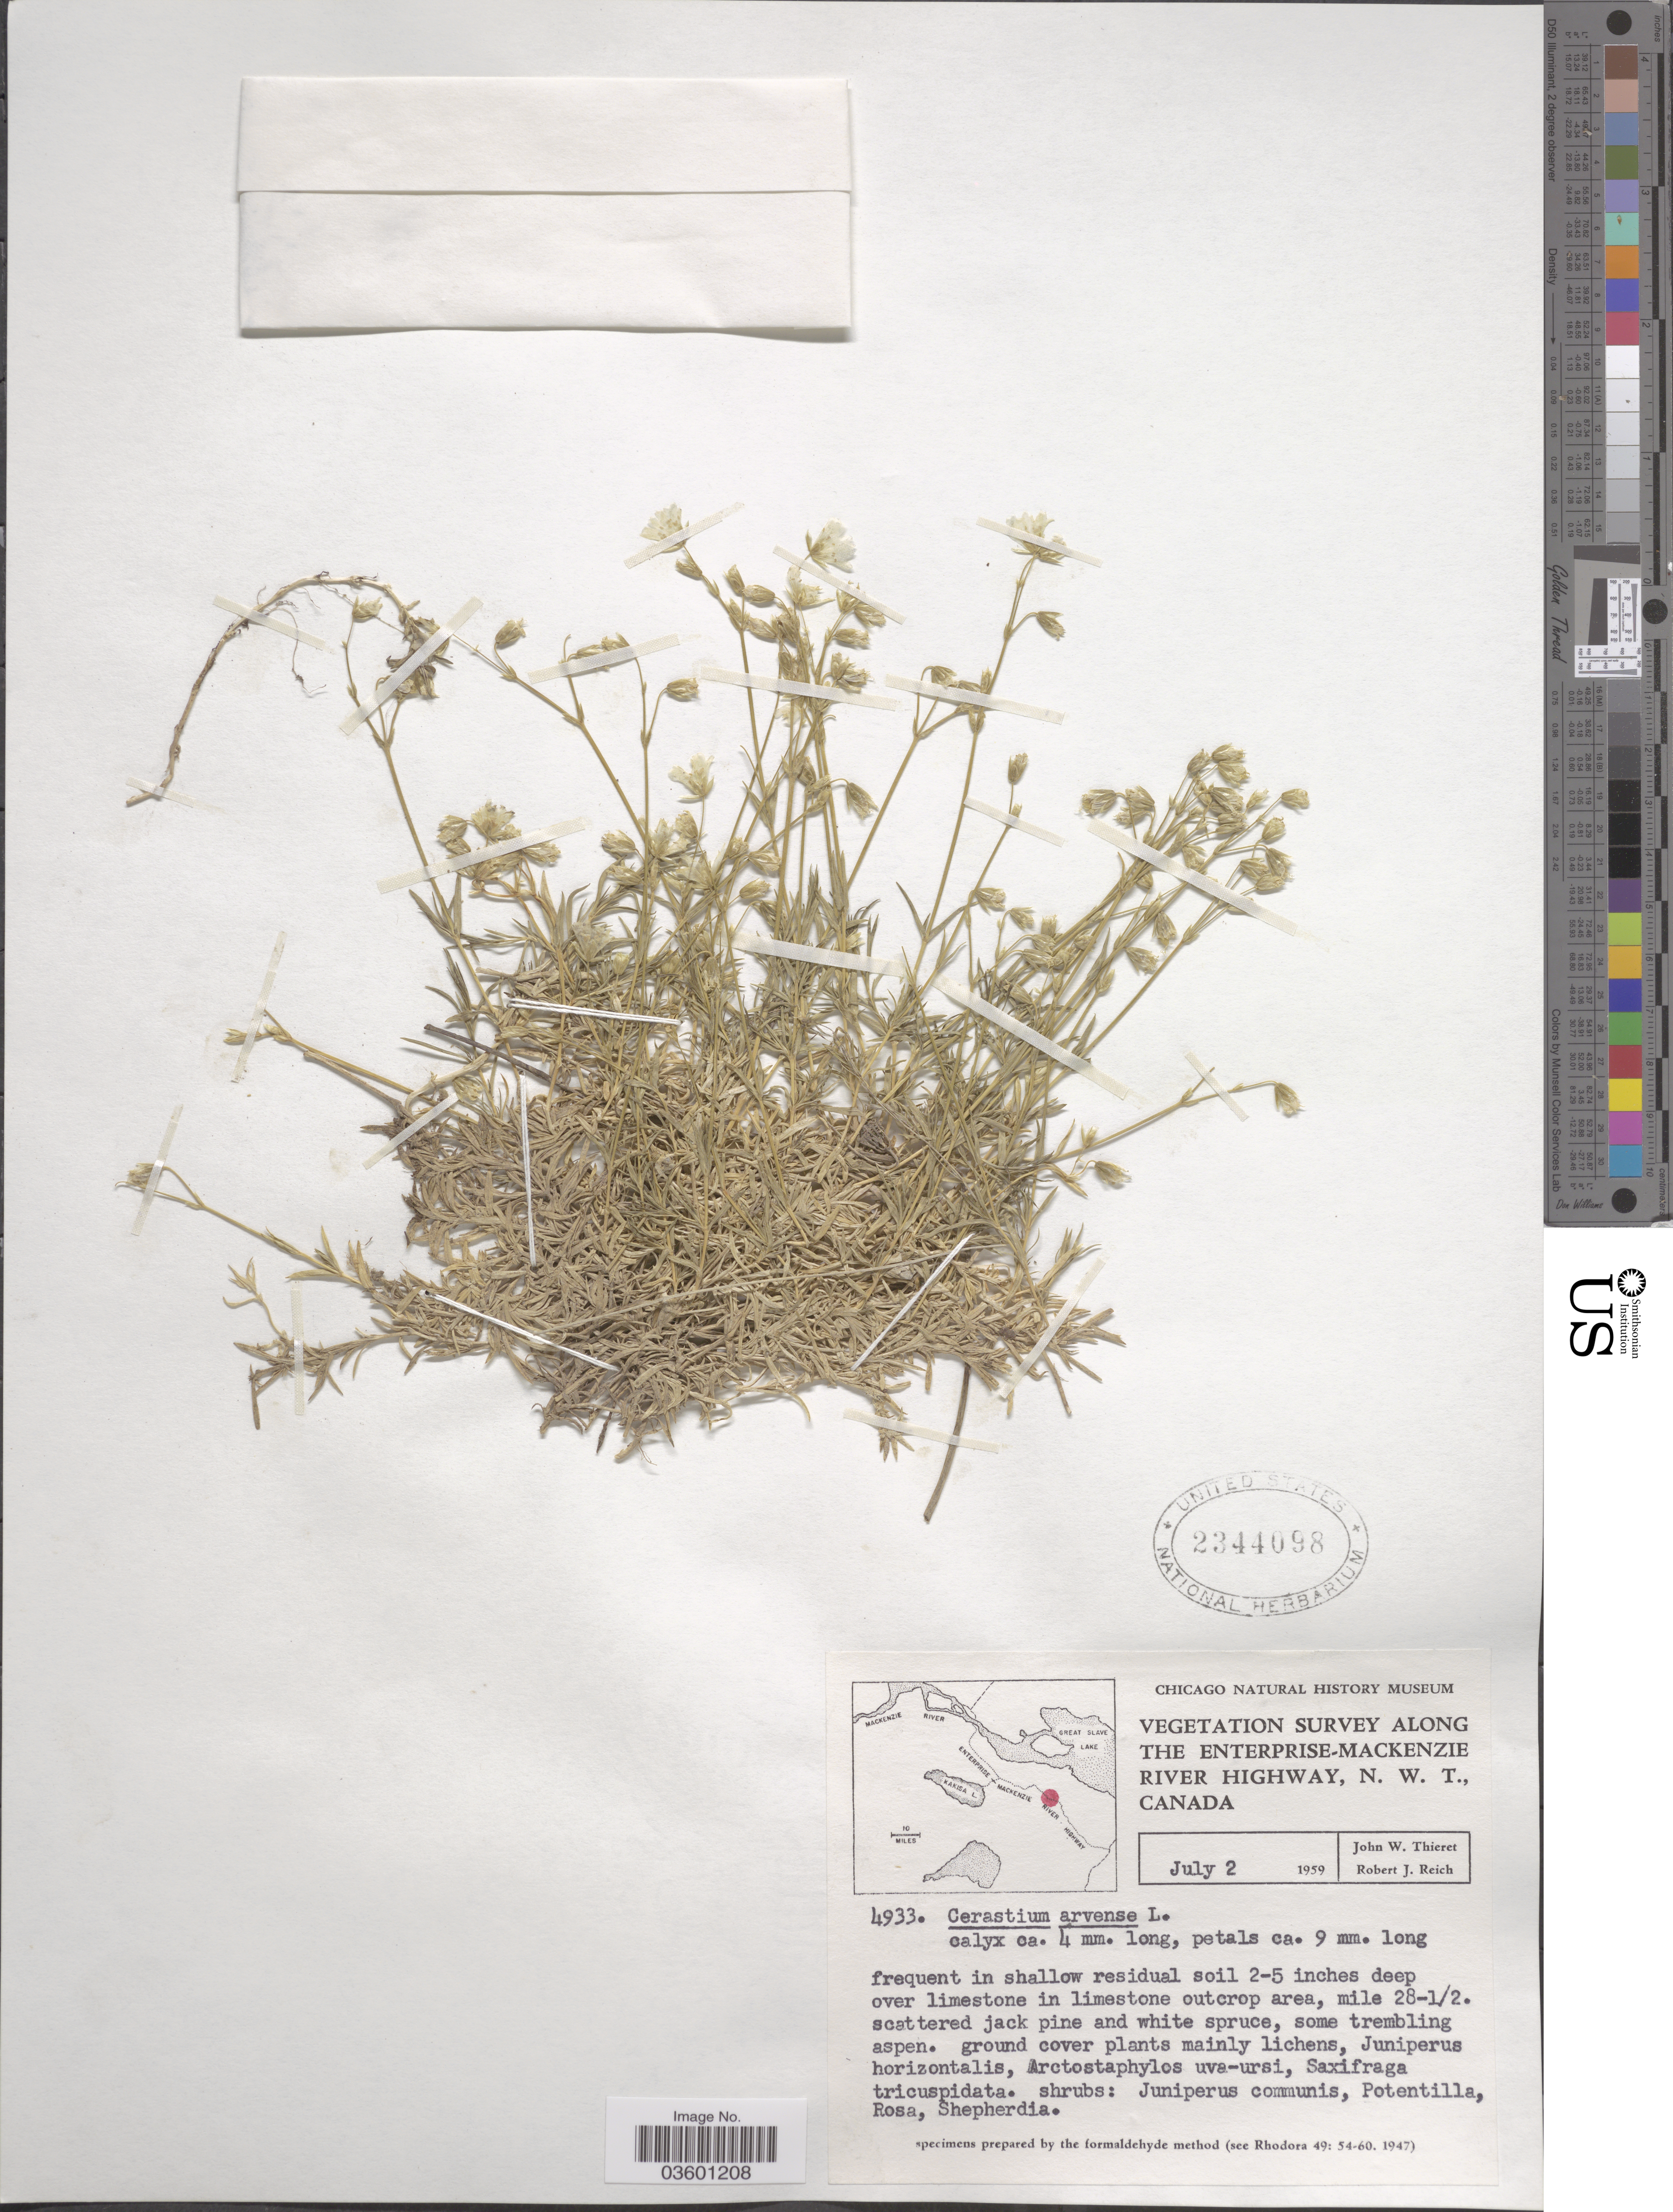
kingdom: Plantae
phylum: Tracheophyta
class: Magnoliopsida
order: Caryophyllales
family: Caryophyllaceae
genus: Cerastium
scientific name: Cerastium arvense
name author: L.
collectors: J. W. Thieret & R. Reich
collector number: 4933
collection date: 1959-07-02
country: Canada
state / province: Northwest Territories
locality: Along the Enterprise-Mackenzie River Highway. Mile 28-½.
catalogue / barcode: US 2344098